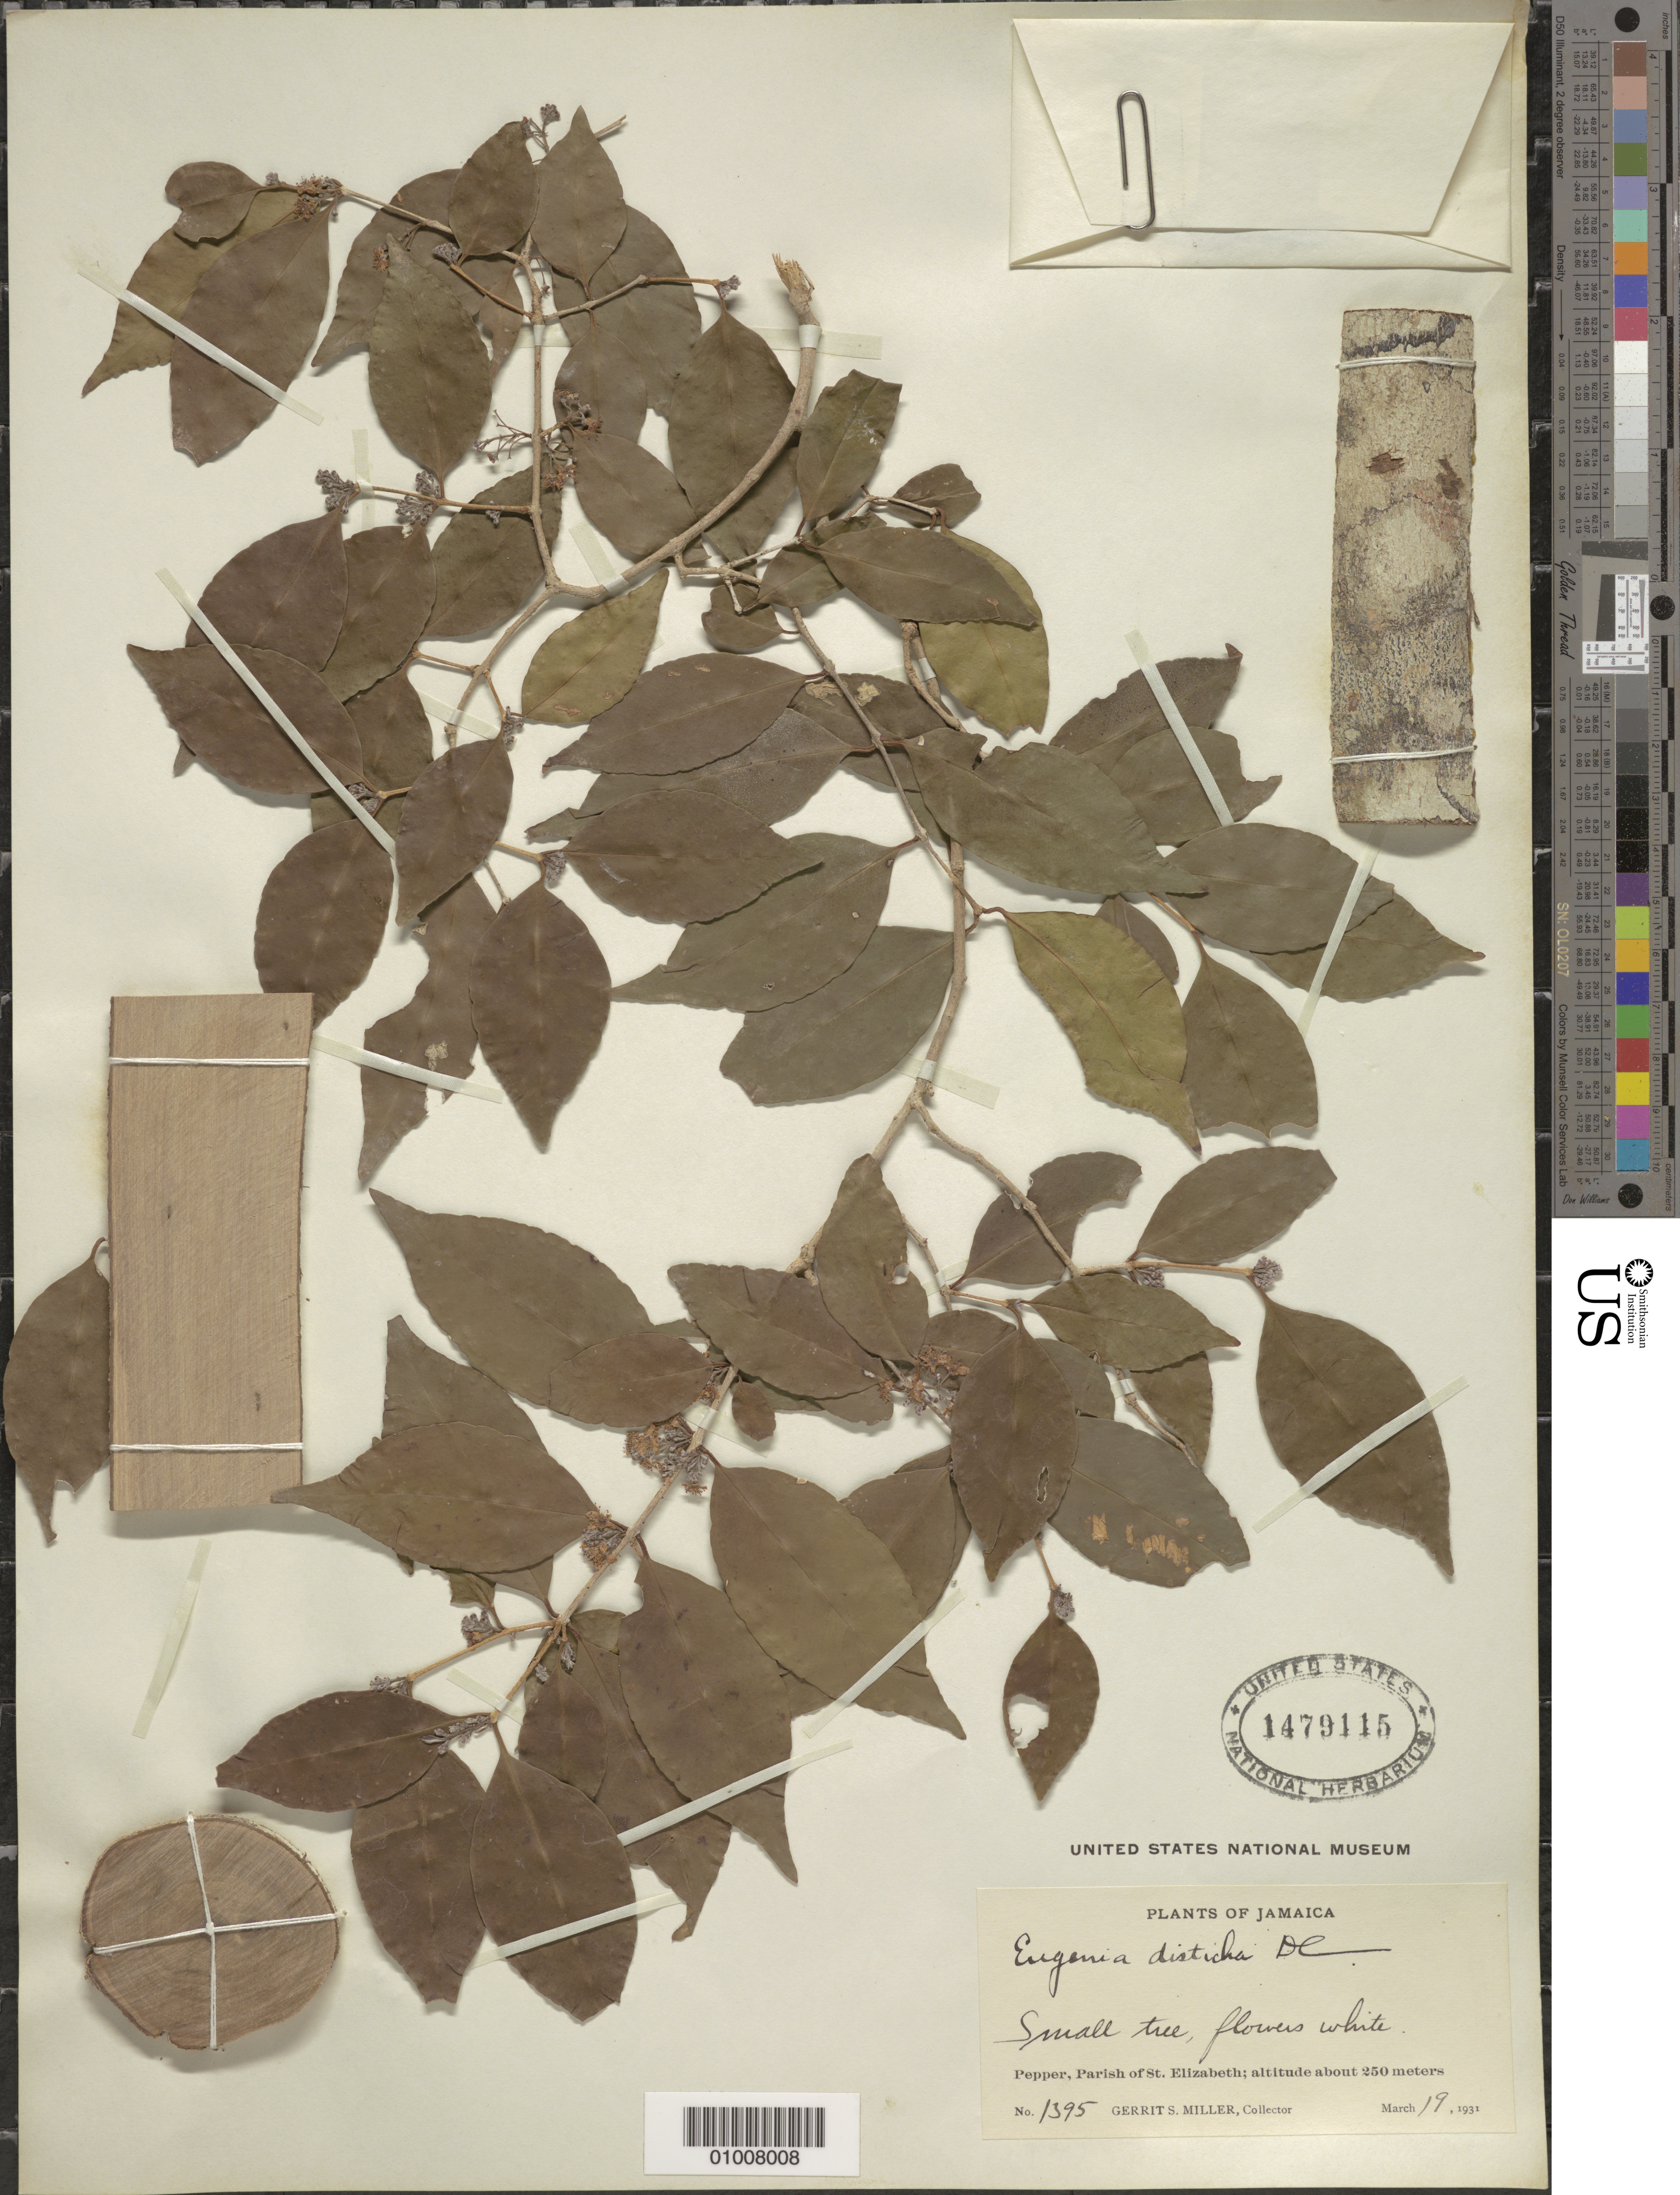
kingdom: Plantae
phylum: Tracheophyta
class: Magnoliopsida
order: Myrtales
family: Myrtaceae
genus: Eugenia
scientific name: Eugenia disticha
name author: (Sw.) DC.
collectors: G. S. Miller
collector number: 1395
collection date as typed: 19 Mar 1931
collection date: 1931-03-19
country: Jamaica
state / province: Saint Elizabeth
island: Jamaica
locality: Pepper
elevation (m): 250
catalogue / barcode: US 1479115